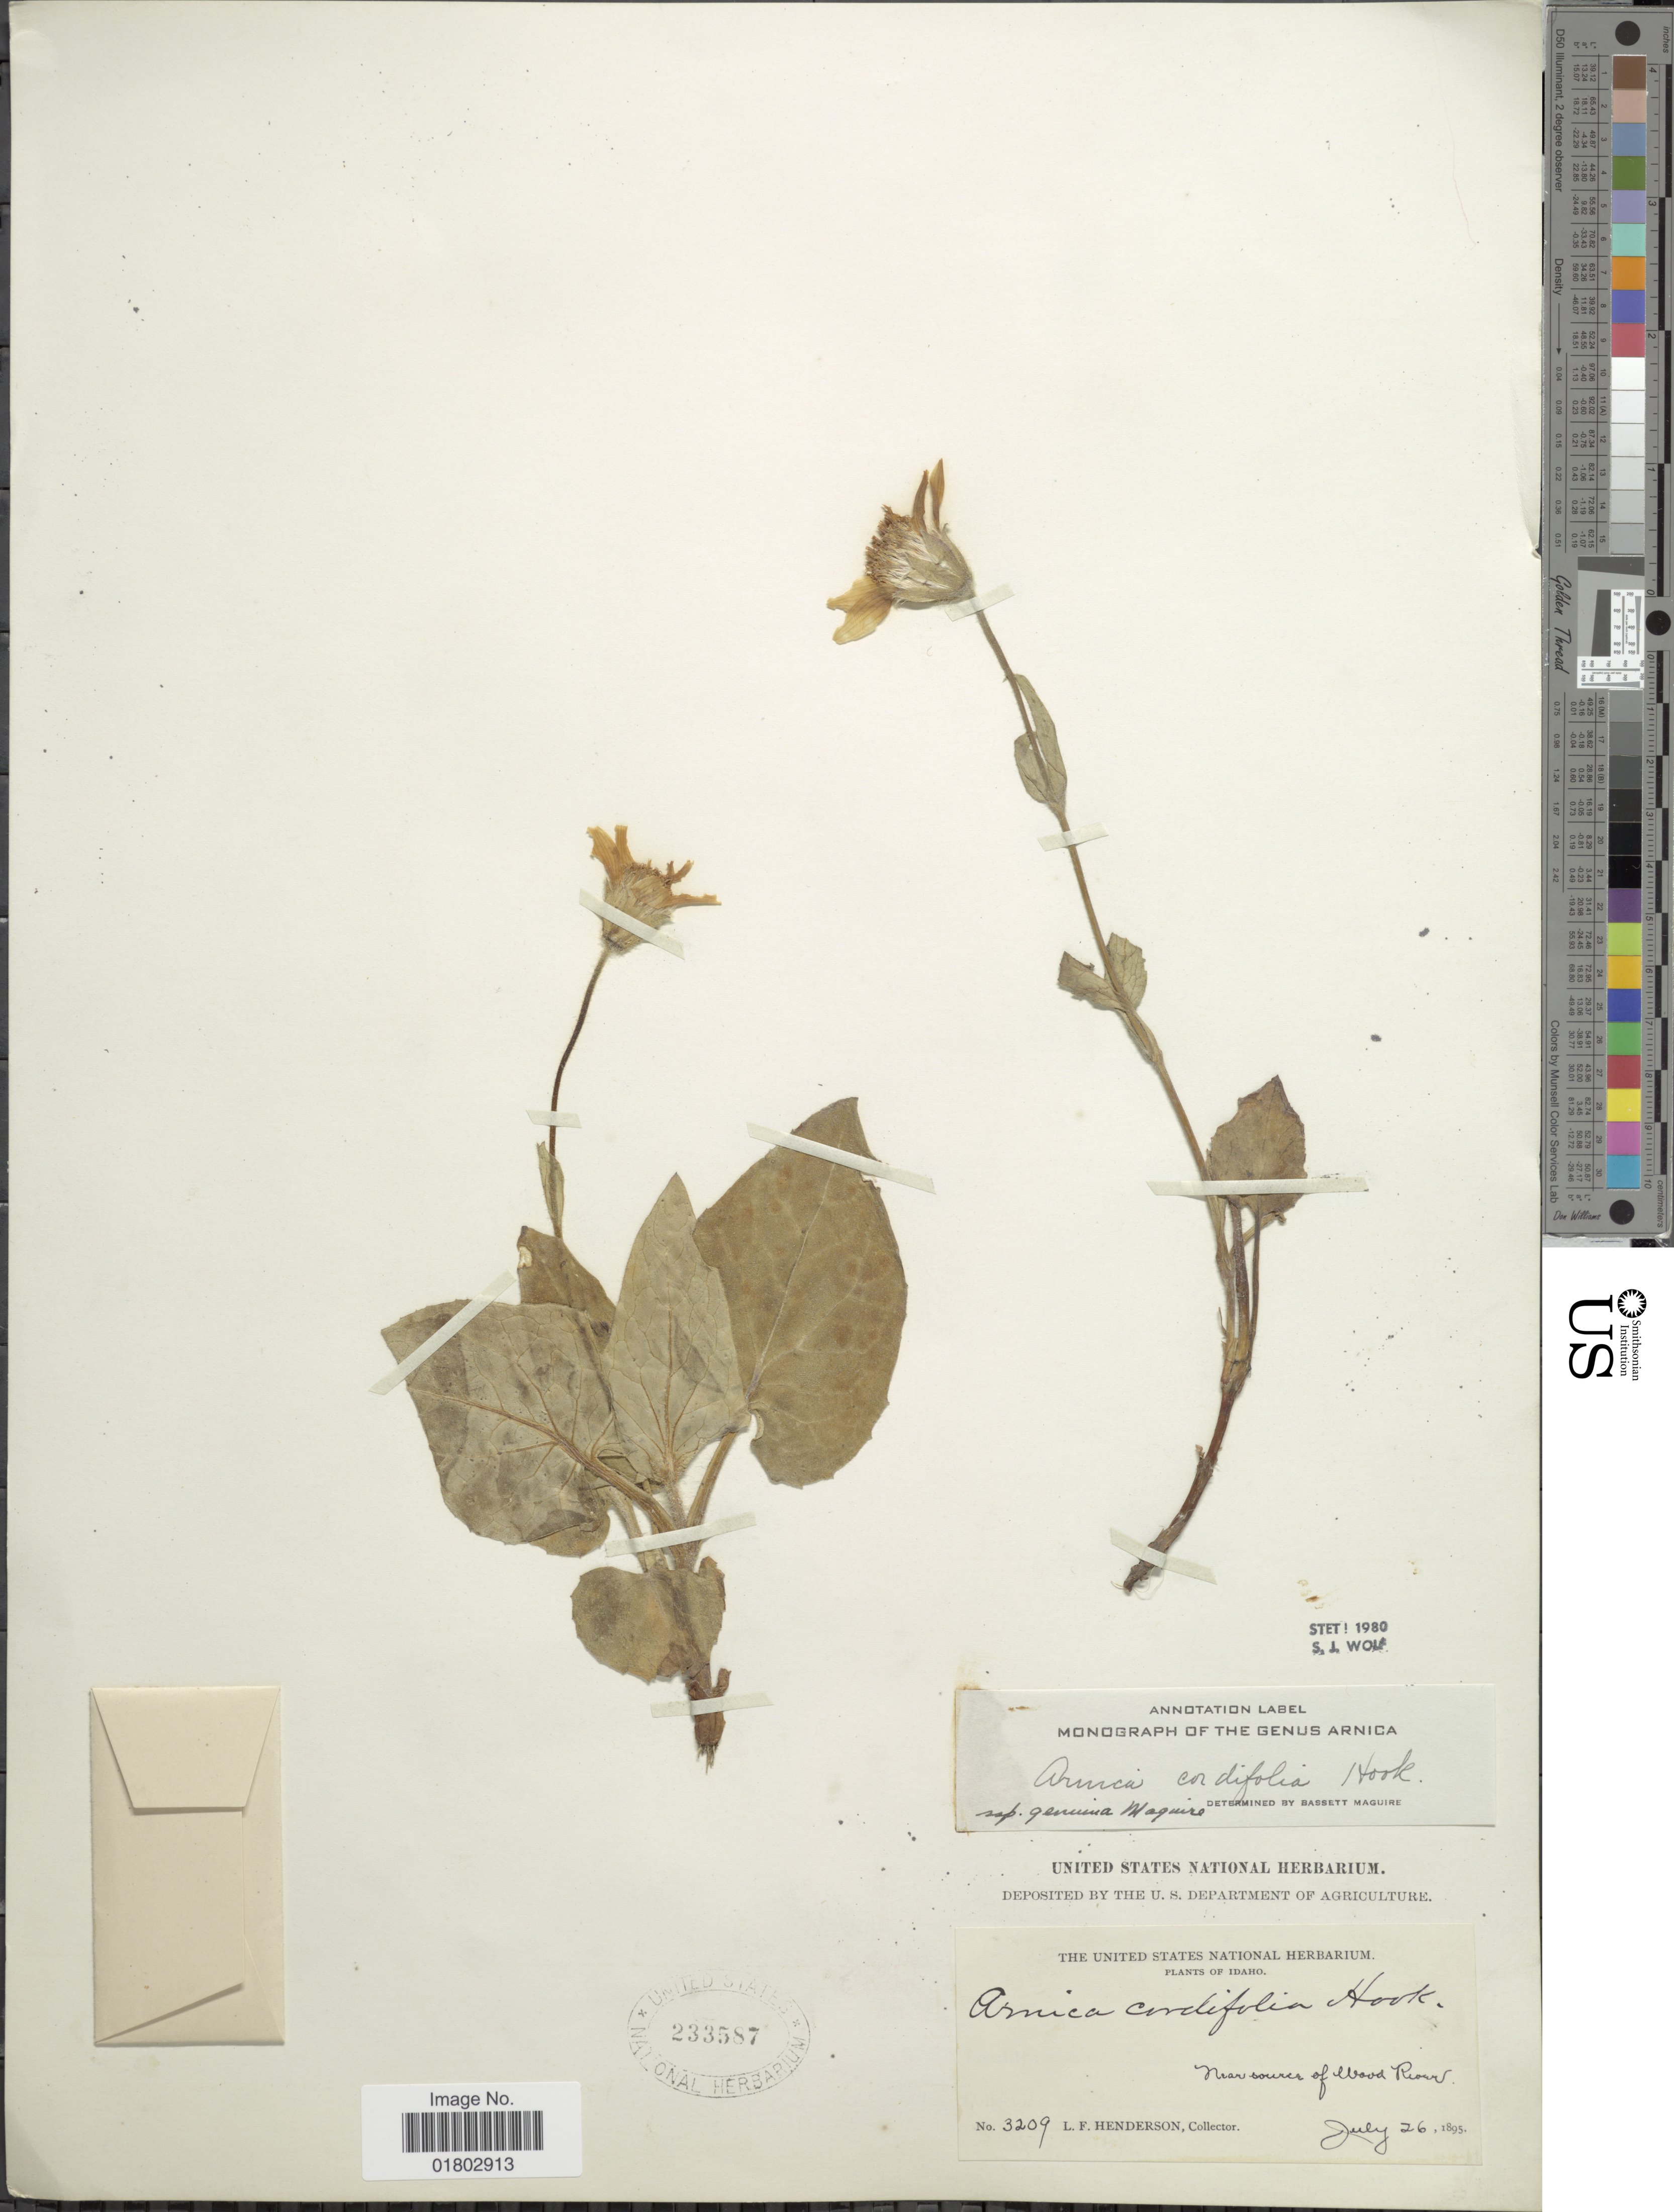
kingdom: Plantae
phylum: Tracheophyta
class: Magnoliopsida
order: Asterales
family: Asteraceae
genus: Arnica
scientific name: Arnica cordifolia subsp. genuina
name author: Maguire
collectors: L. Henderson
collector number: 3209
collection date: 1895-07-26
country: United States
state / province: Idaho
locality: Near corner of Woof River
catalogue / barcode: US 233587